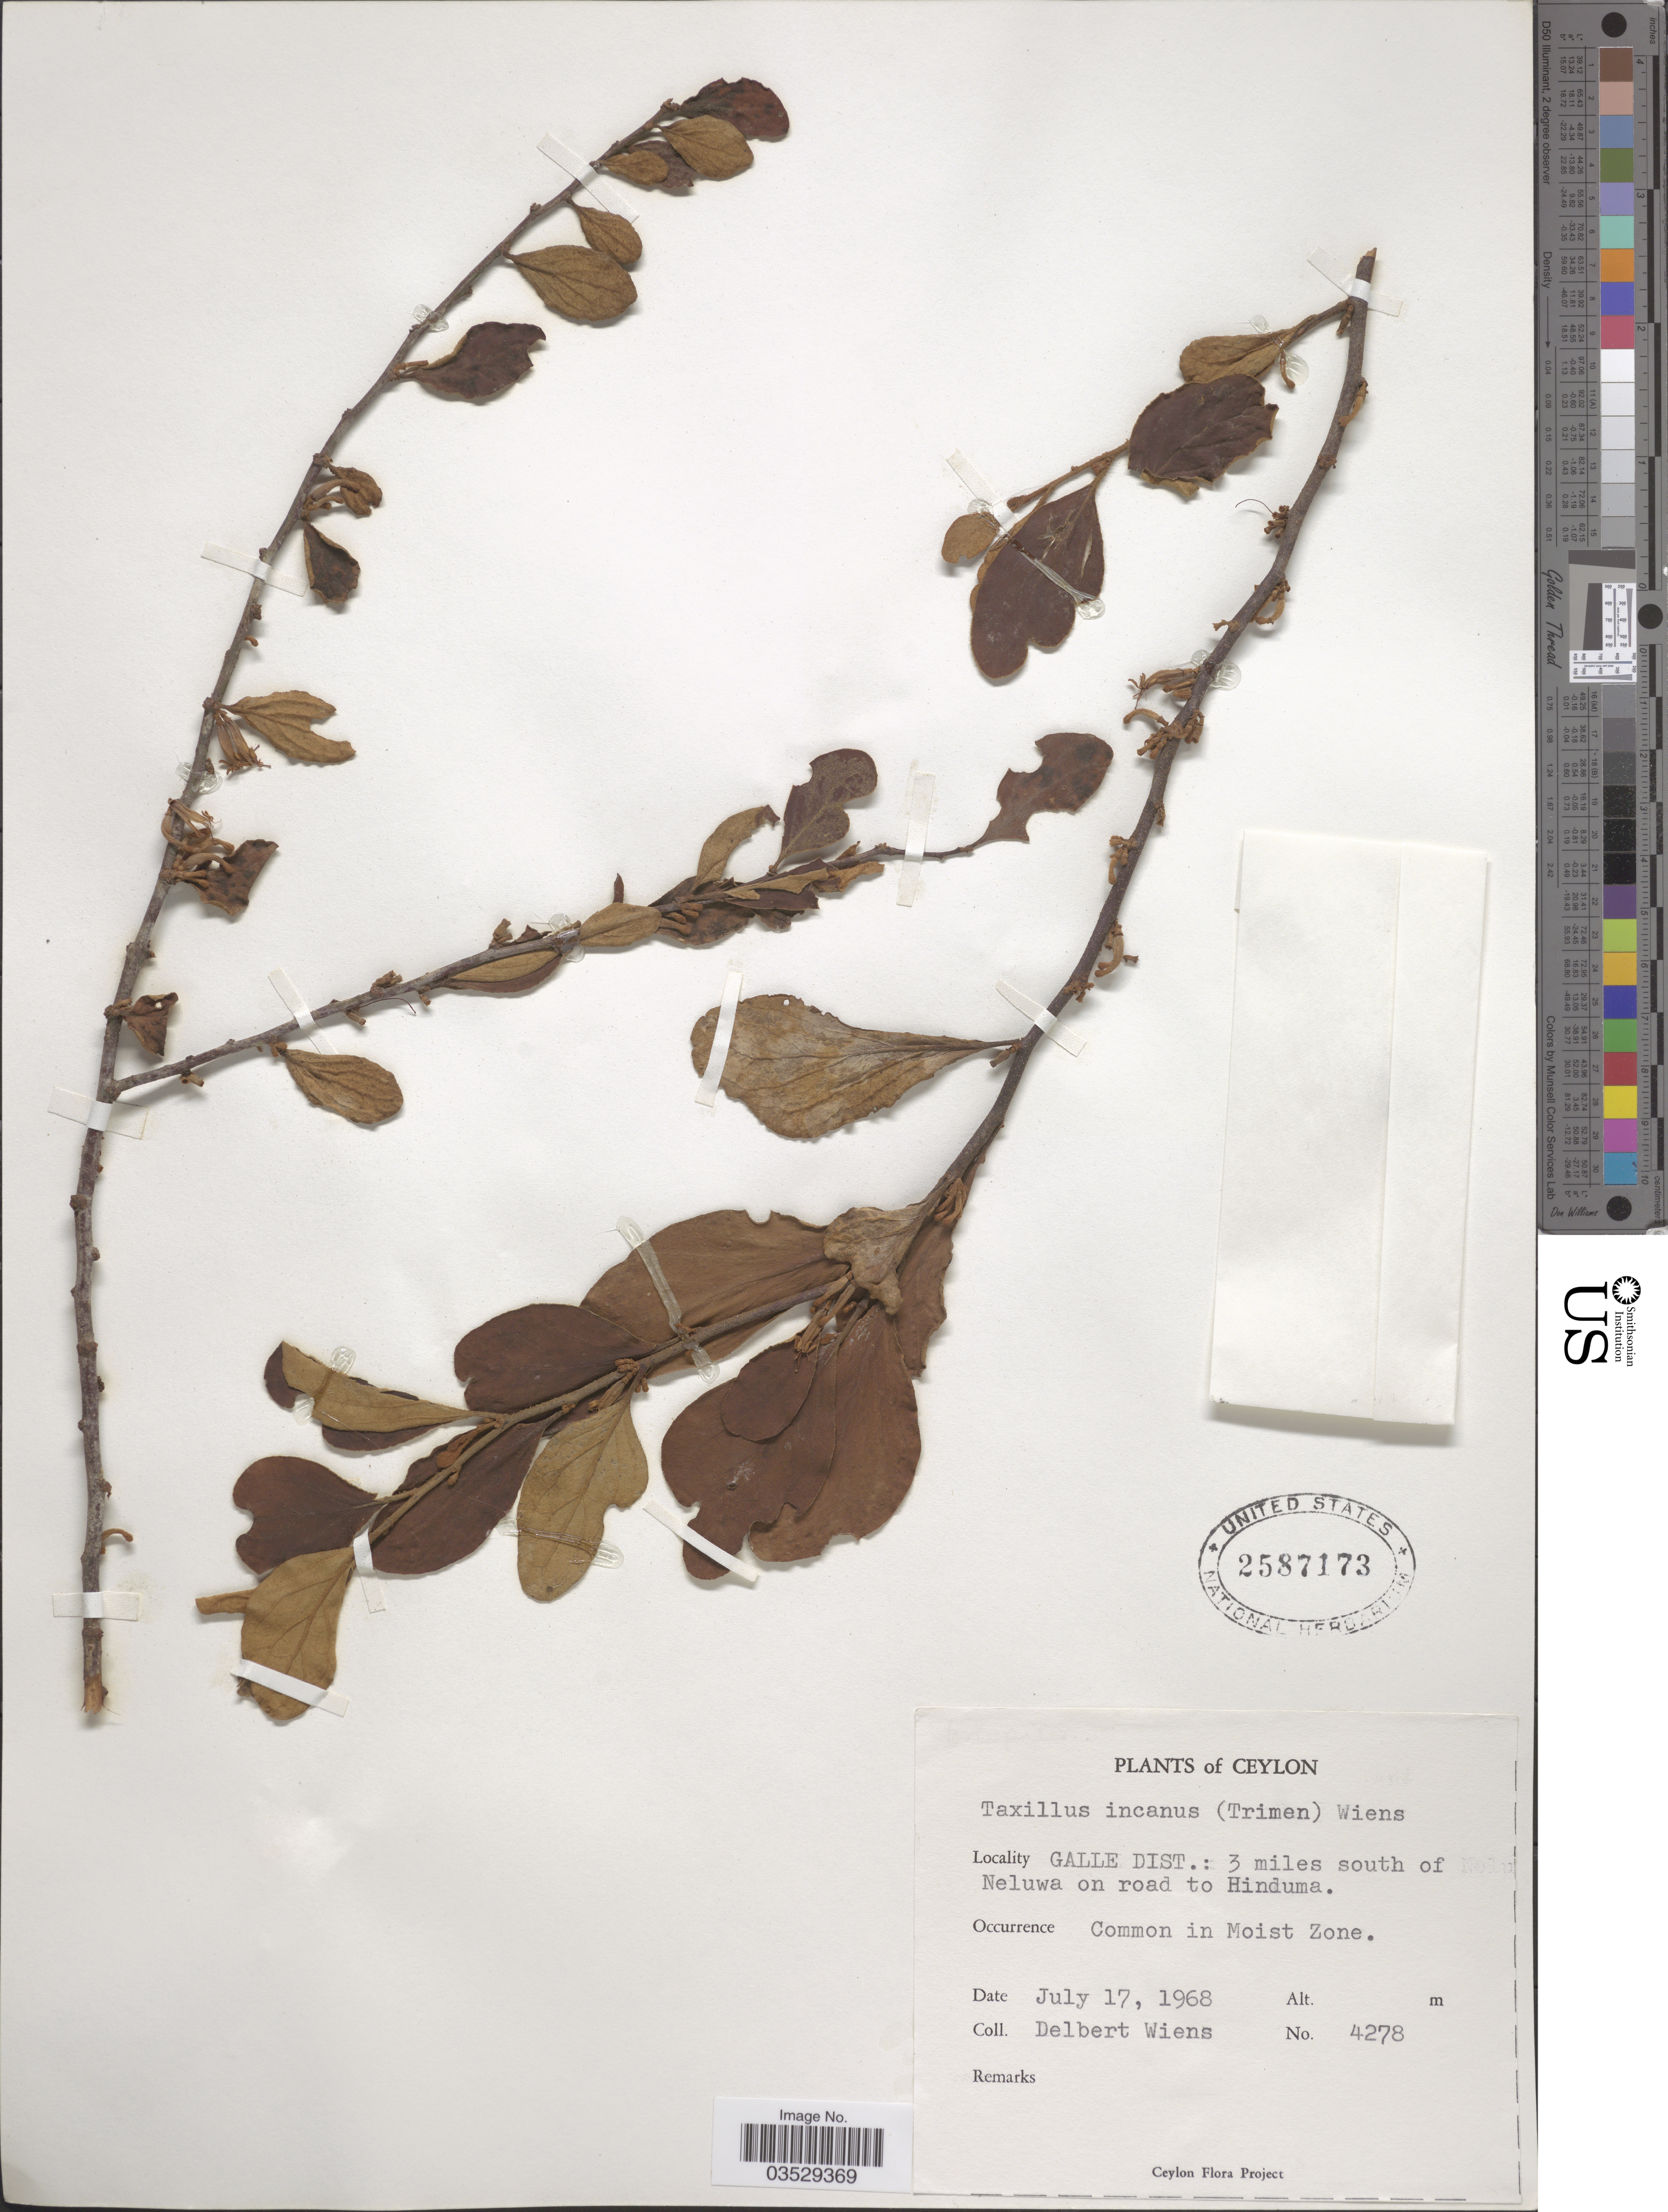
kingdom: Plantae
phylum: Tracheophyta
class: Magnoliopsida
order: Santalales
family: Loranthaceae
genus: Taxillus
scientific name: Taxillus incanus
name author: (Trimen) Wiens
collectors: D. Wiens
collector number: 4278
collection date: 1968-07-17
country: Sri Lanka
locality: Ceylon. Galle Dist.: 3 miles south of Neluwa on road to Hinduma. Common in Moist Zone.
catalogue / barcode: US 2587173